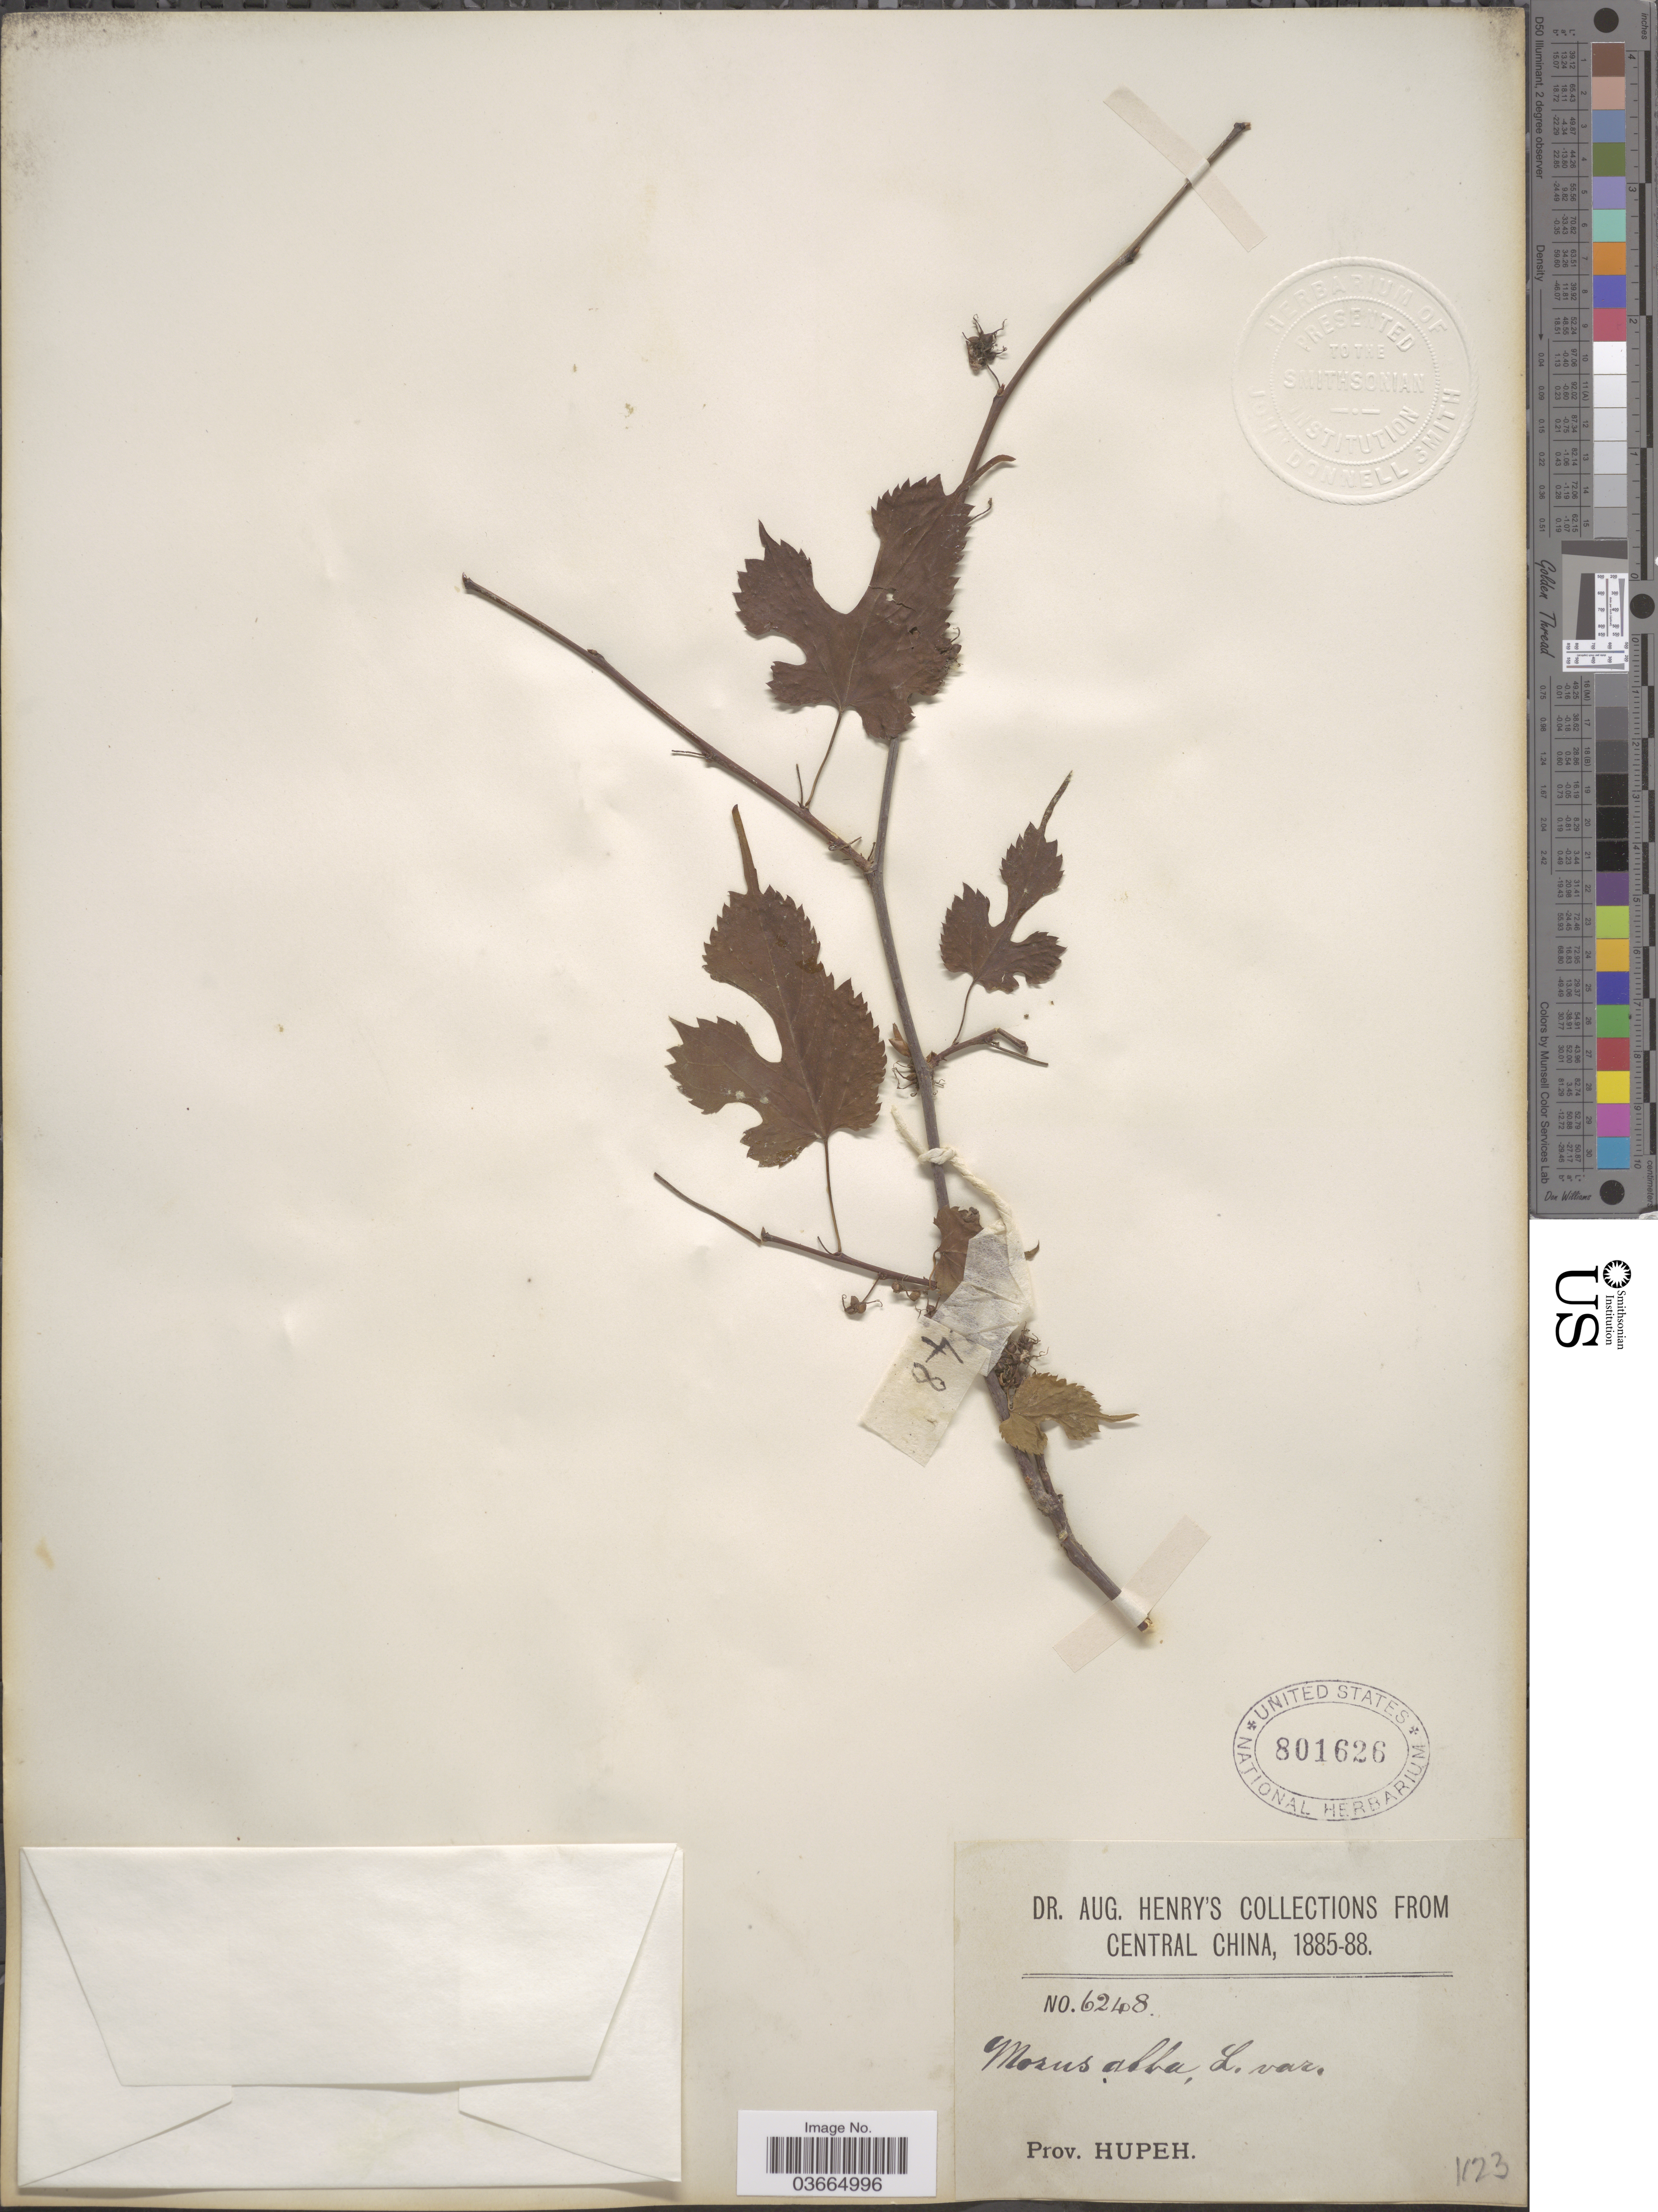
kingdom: Plantae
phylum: Tracheophyta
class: Magnoliopsida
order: Rosales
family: Moraceae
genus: Morus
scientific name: Morus alba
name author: L.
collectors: A. Henry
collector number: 6248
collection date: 1885/1888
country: China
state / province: Hubei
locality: Central China. Prov. Hupeh.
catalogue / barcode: US 801626